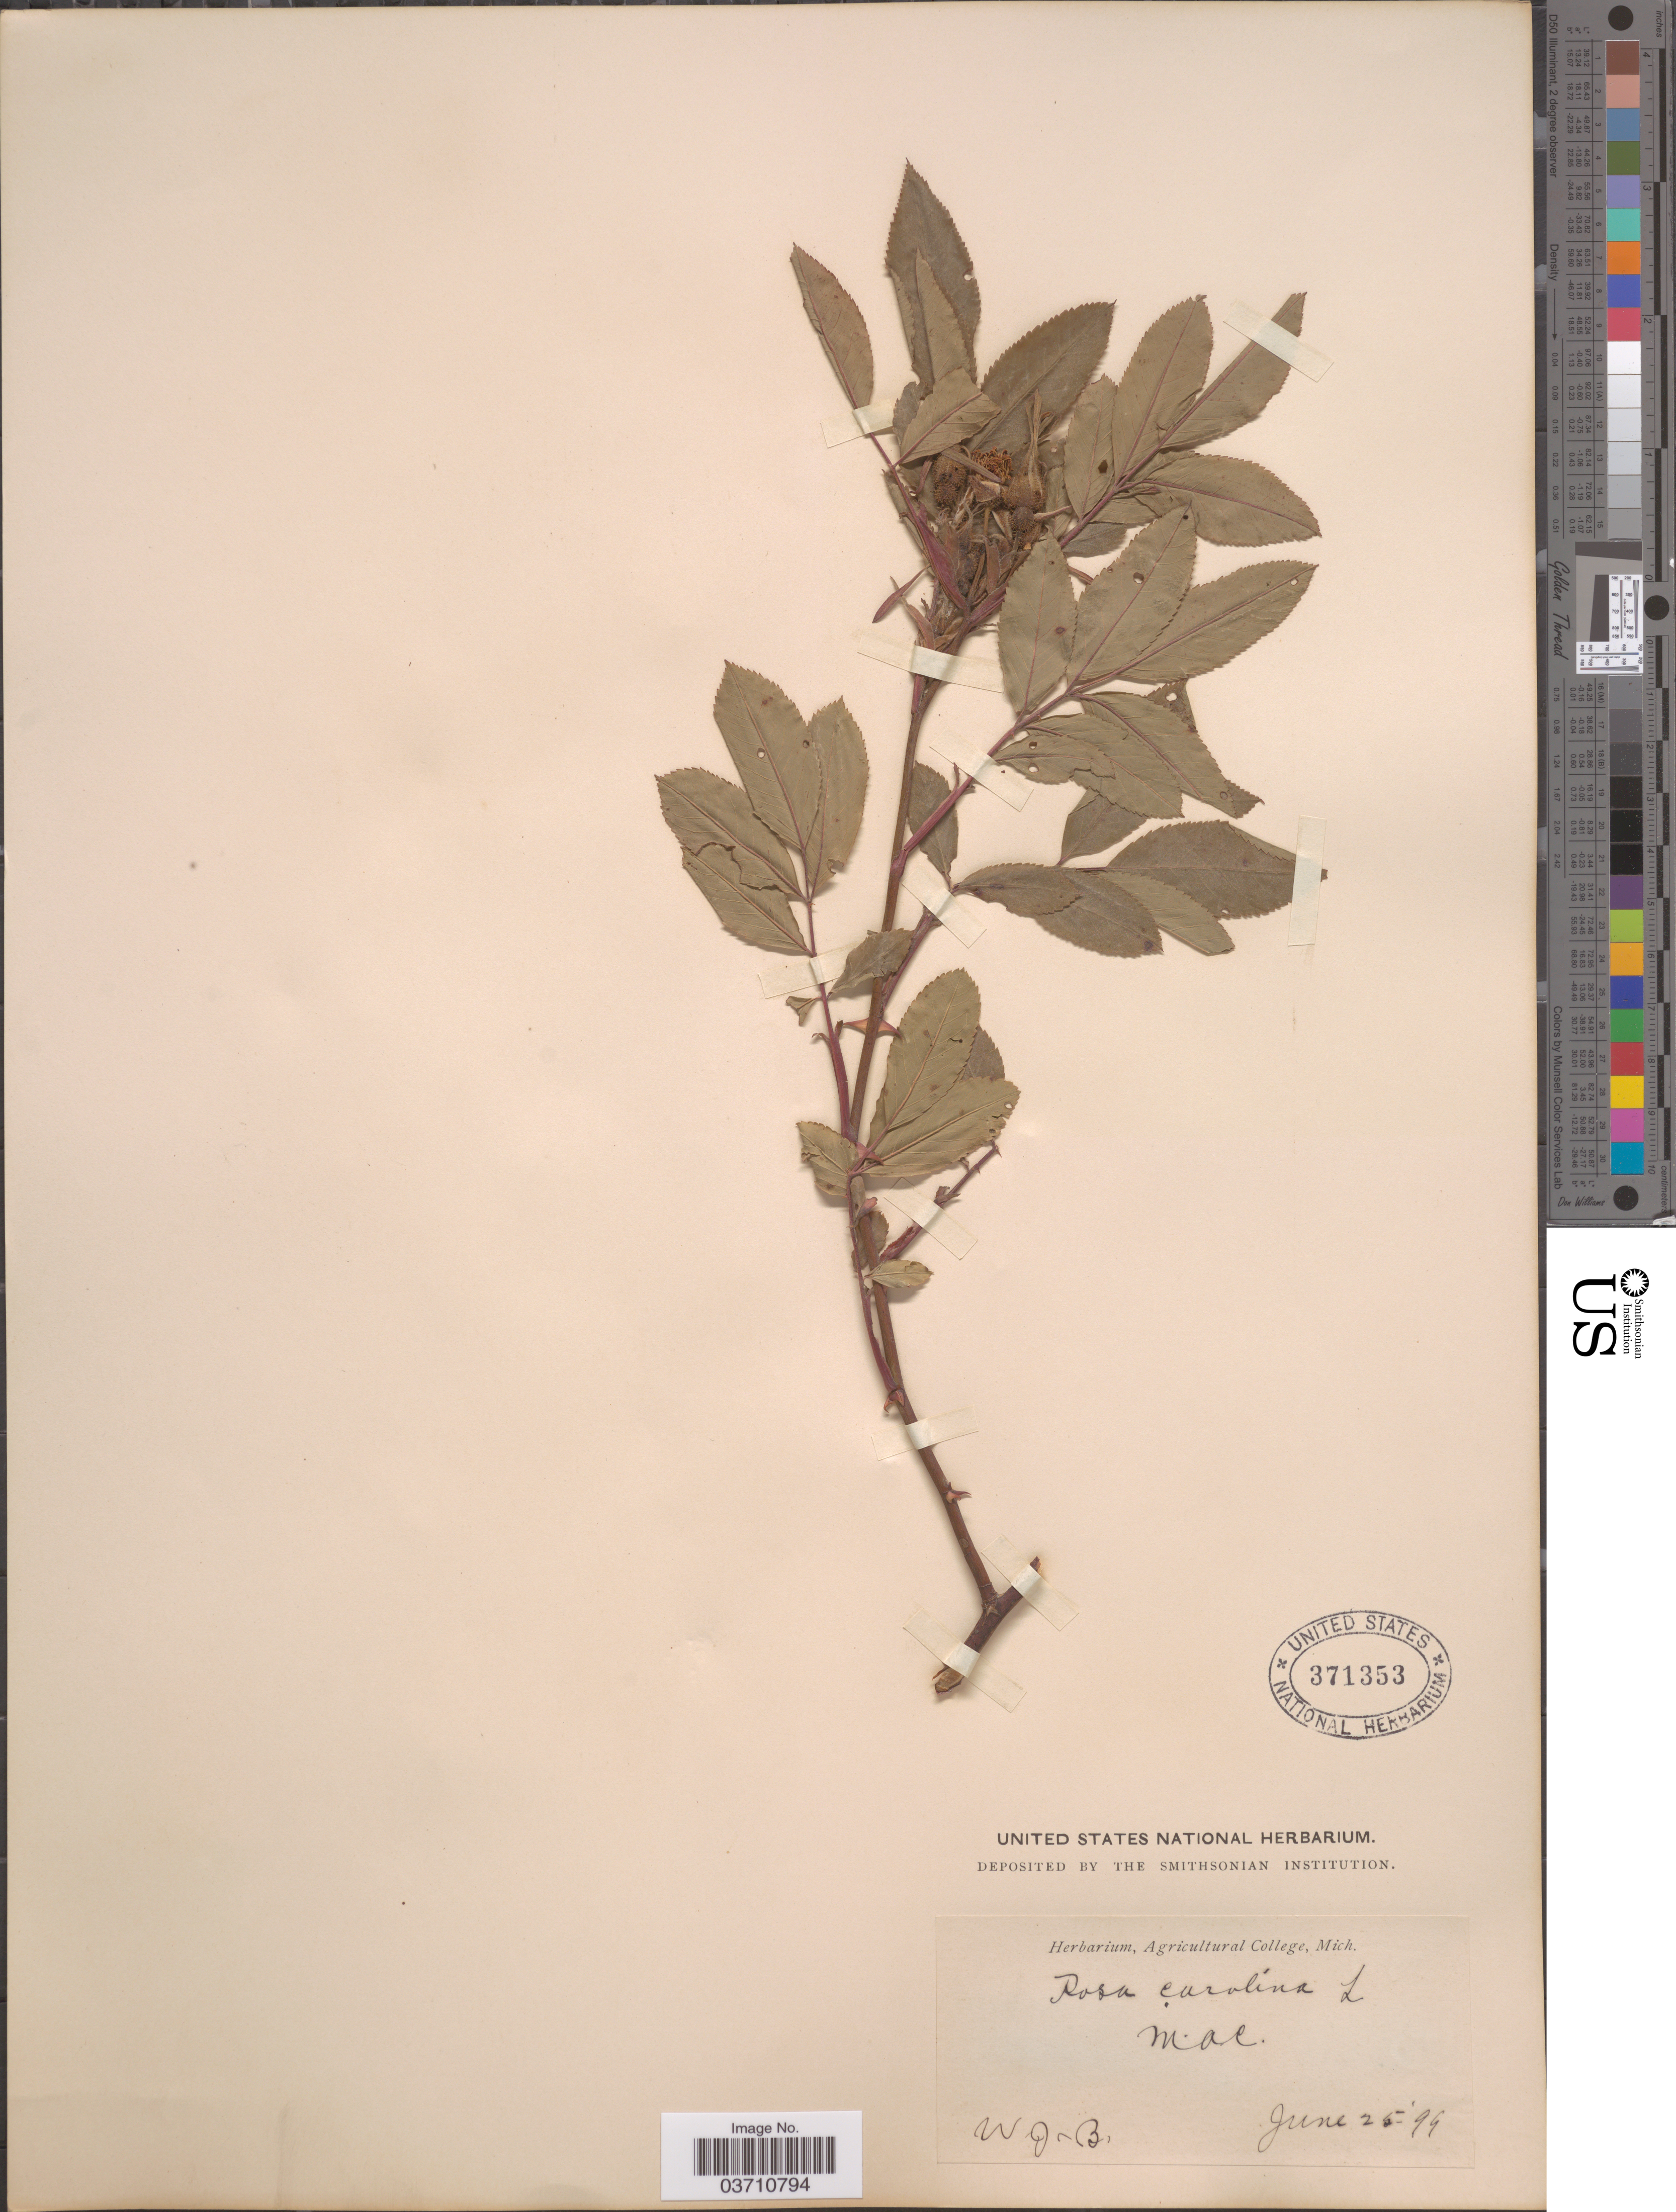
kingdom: Plantae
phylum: Tracheophyta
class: Magnoliopsida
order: Rosales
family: Rosaceae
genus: Rosa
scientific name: Rosa carolina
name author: L.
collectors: W.J.B.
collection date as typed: Transcribed d/m/y: 25/6/94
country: United States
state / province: Michigan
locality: M. A. C.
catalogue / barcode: US 371353